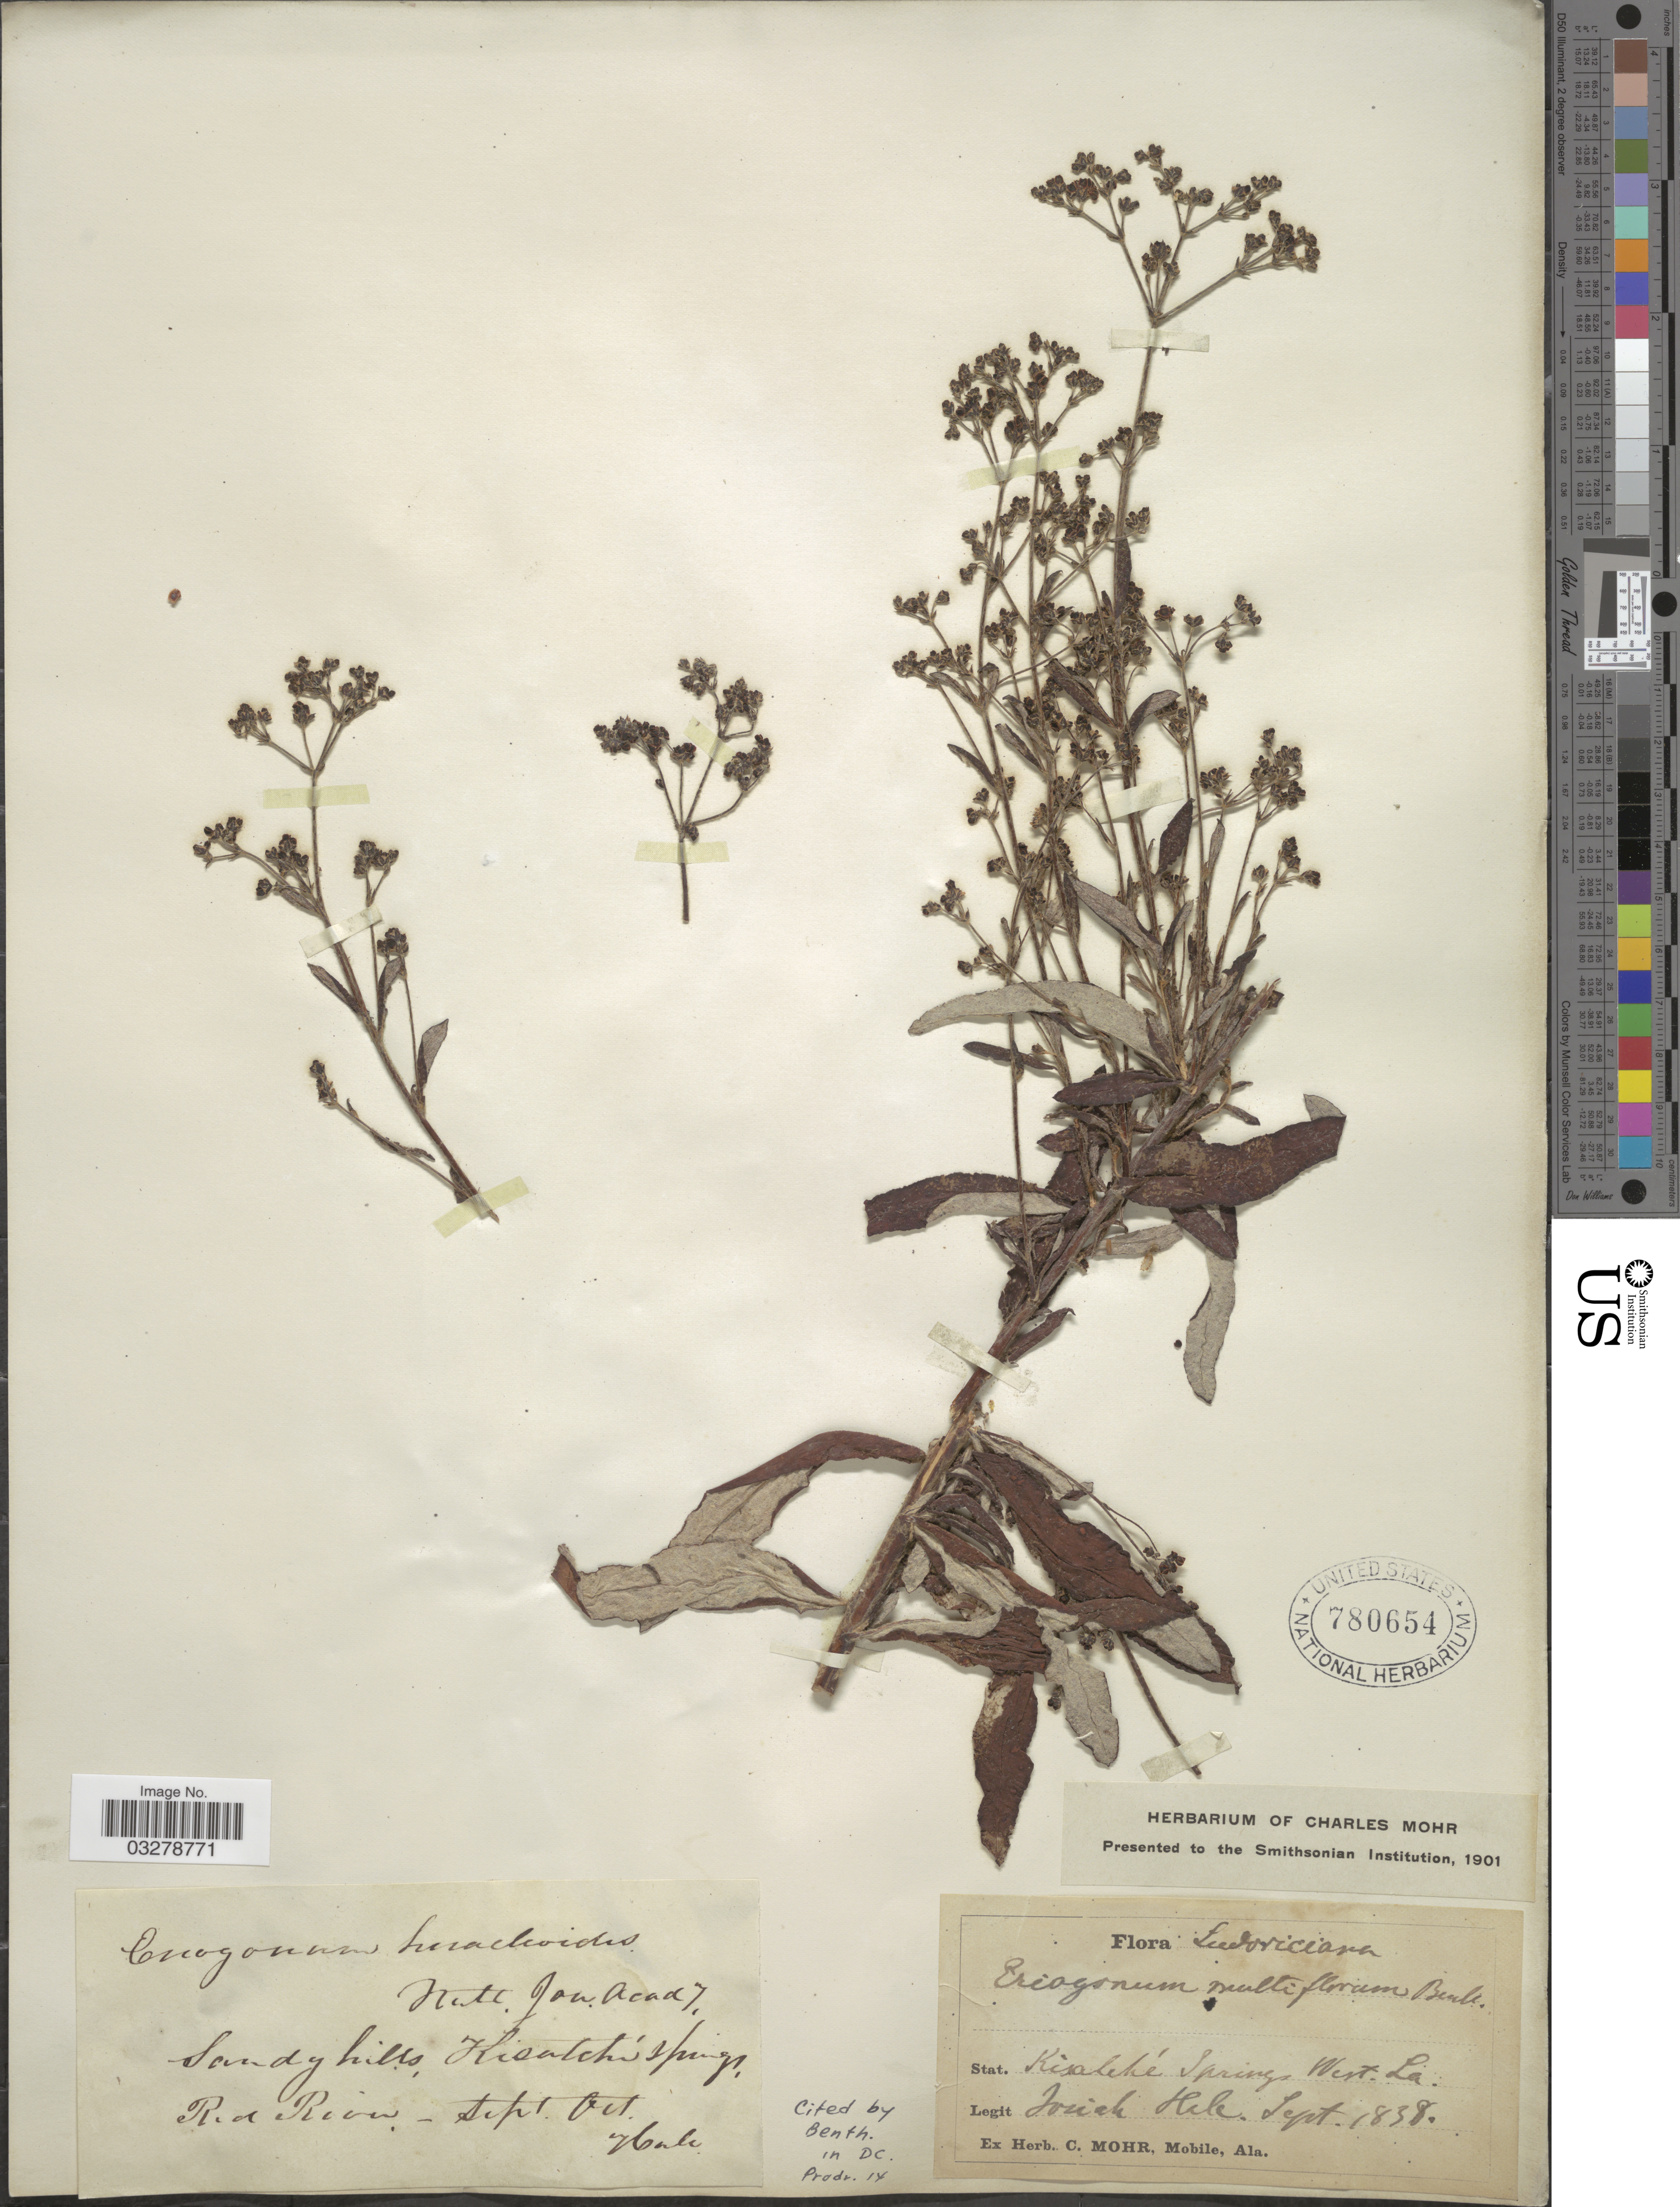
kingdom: Plantae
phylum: Tracheophyta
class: Magnoliopsida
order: Caryophyllales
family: Polygonaceae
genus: Eriogonum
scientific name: Eriogonum multiflorum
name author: Benth.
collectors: J. Hale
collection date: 1838-09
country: United States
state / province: Louisiana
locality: Sandy hills Kisatchie Springs, Red River. West. La.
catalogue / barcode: US 780654